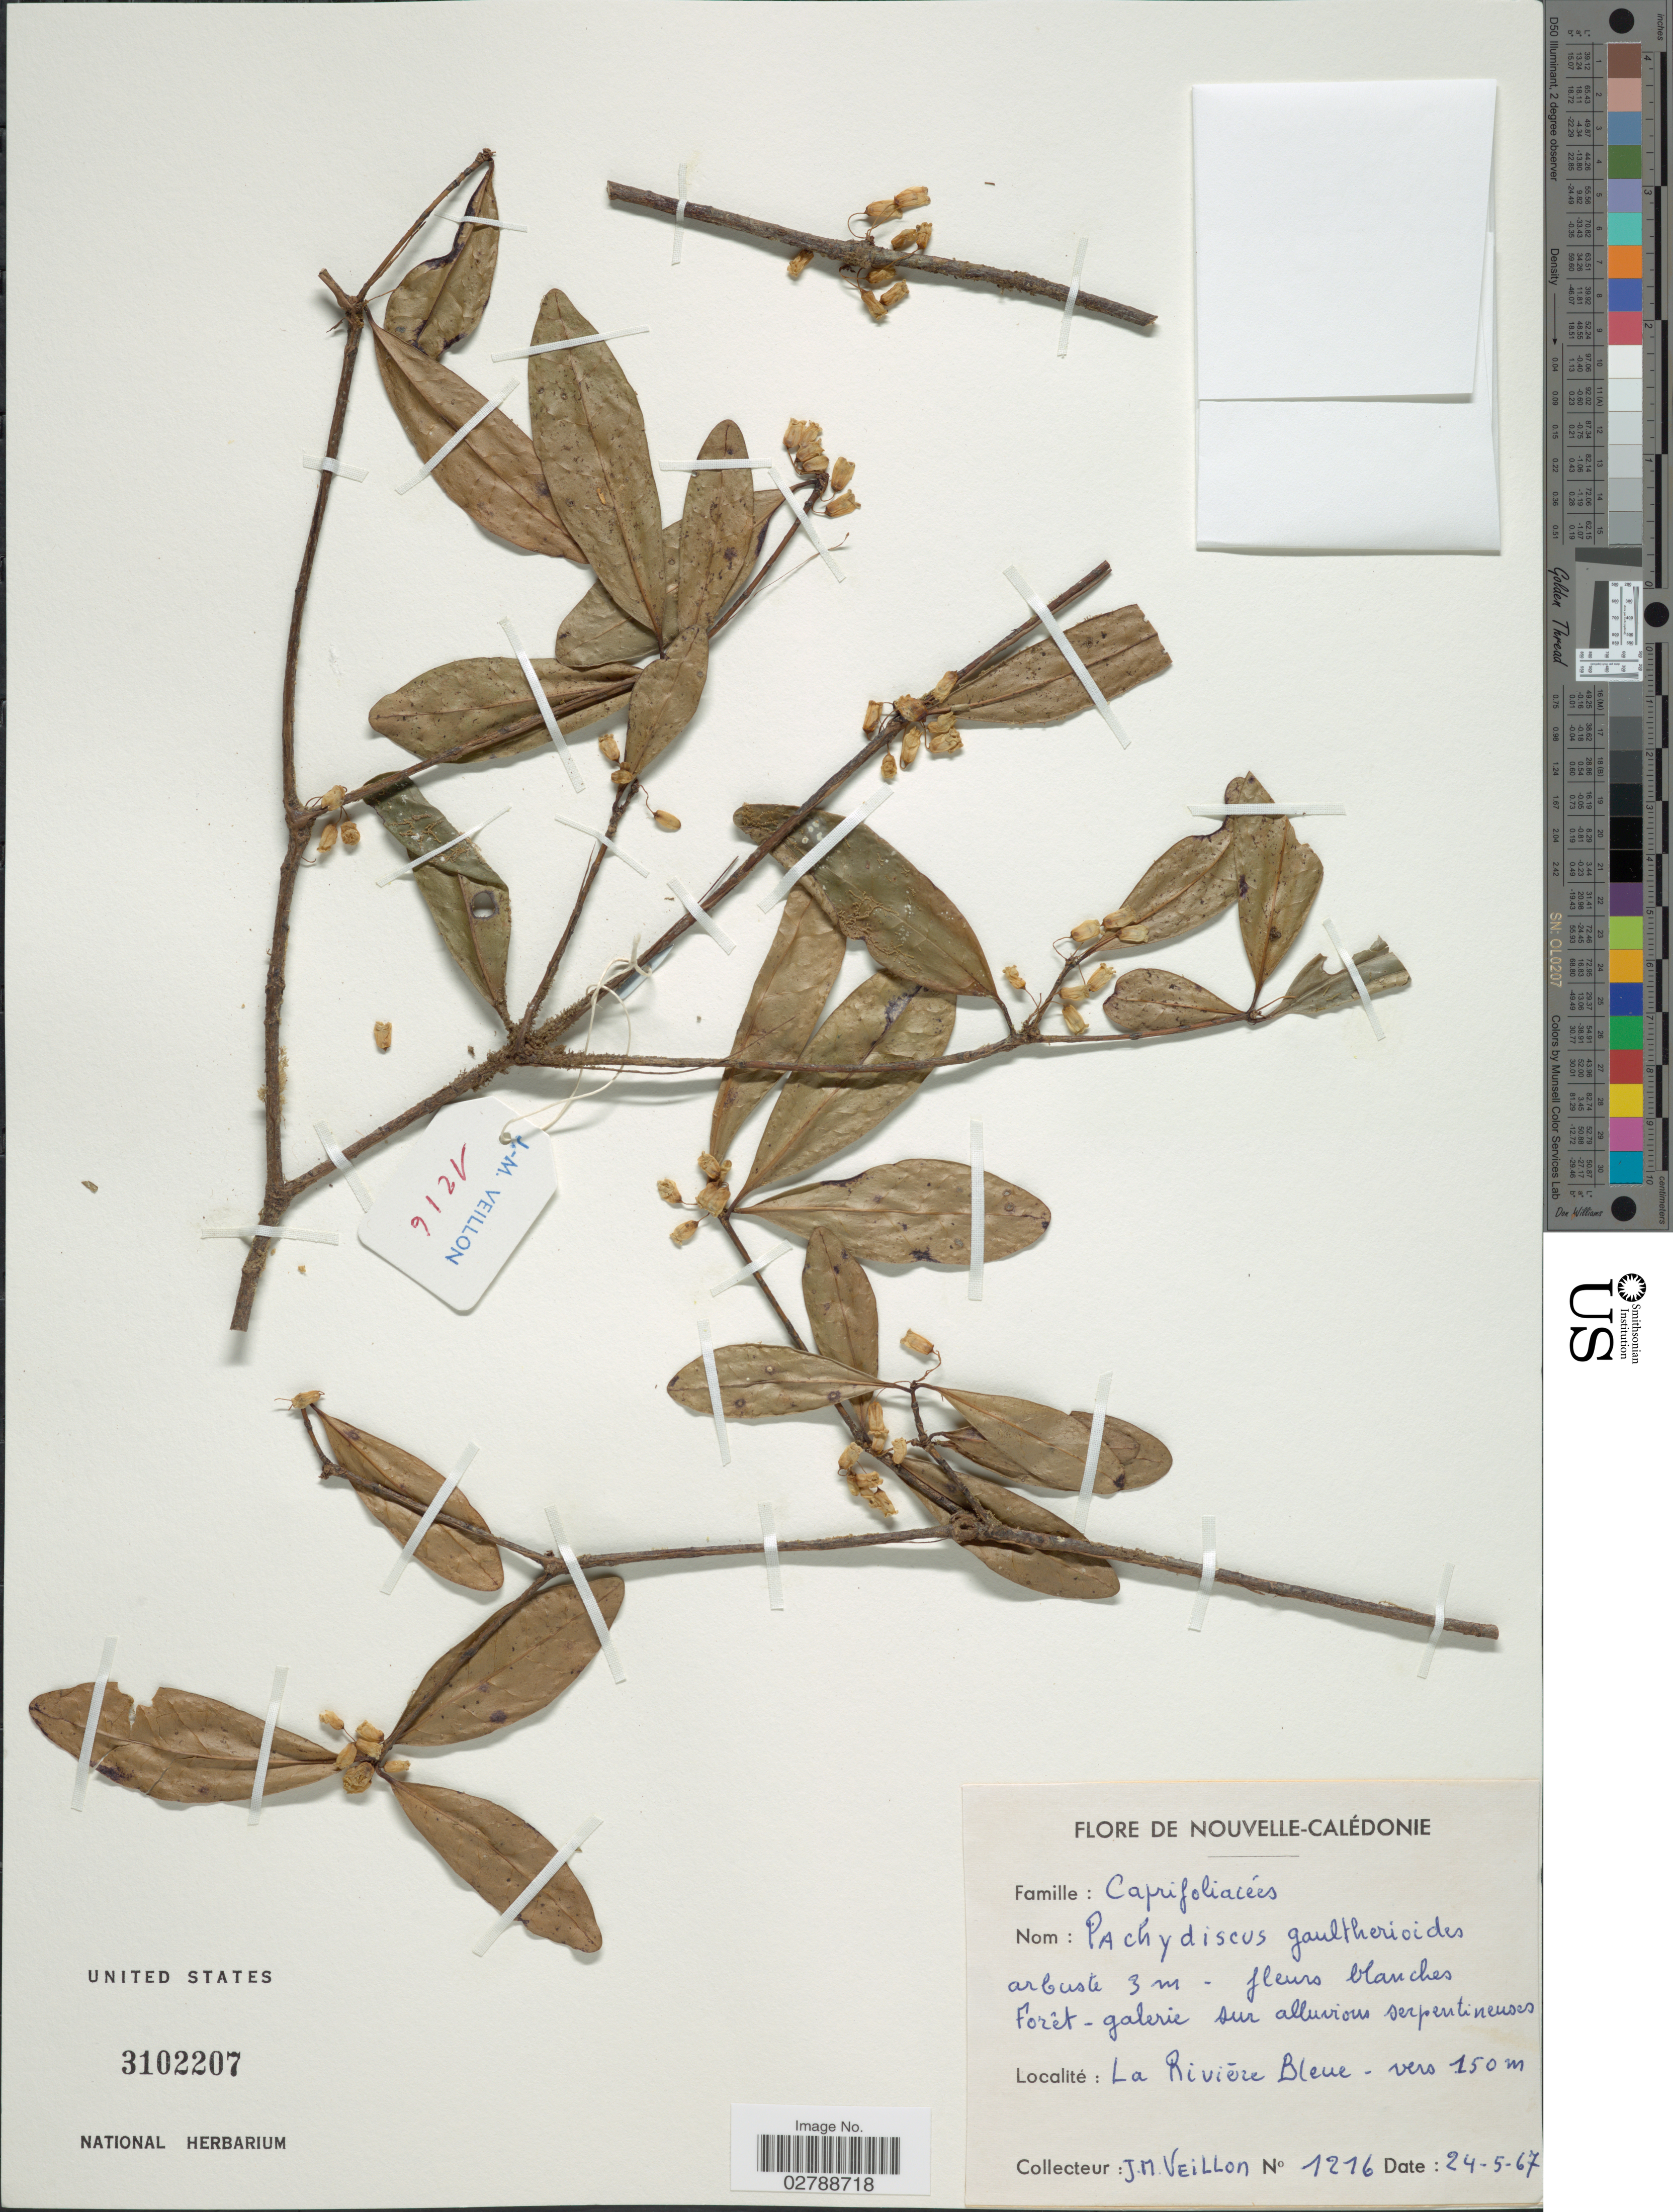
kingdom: Plantae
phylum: Tracheophyta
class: Magnoliopsida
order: Asterales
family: Alseuosmiaceae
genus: Pachydiscus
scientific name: Pachydiscus gaultherioides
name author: Gilg & Schltr.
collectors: J. Veillon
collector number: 1216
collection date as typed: Transcribed d/m/y: 24/5/67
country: New Caledonia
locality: Nouvelle-Calédonie. La Riviére Bleue.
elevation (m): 150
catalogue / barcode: US 3102207